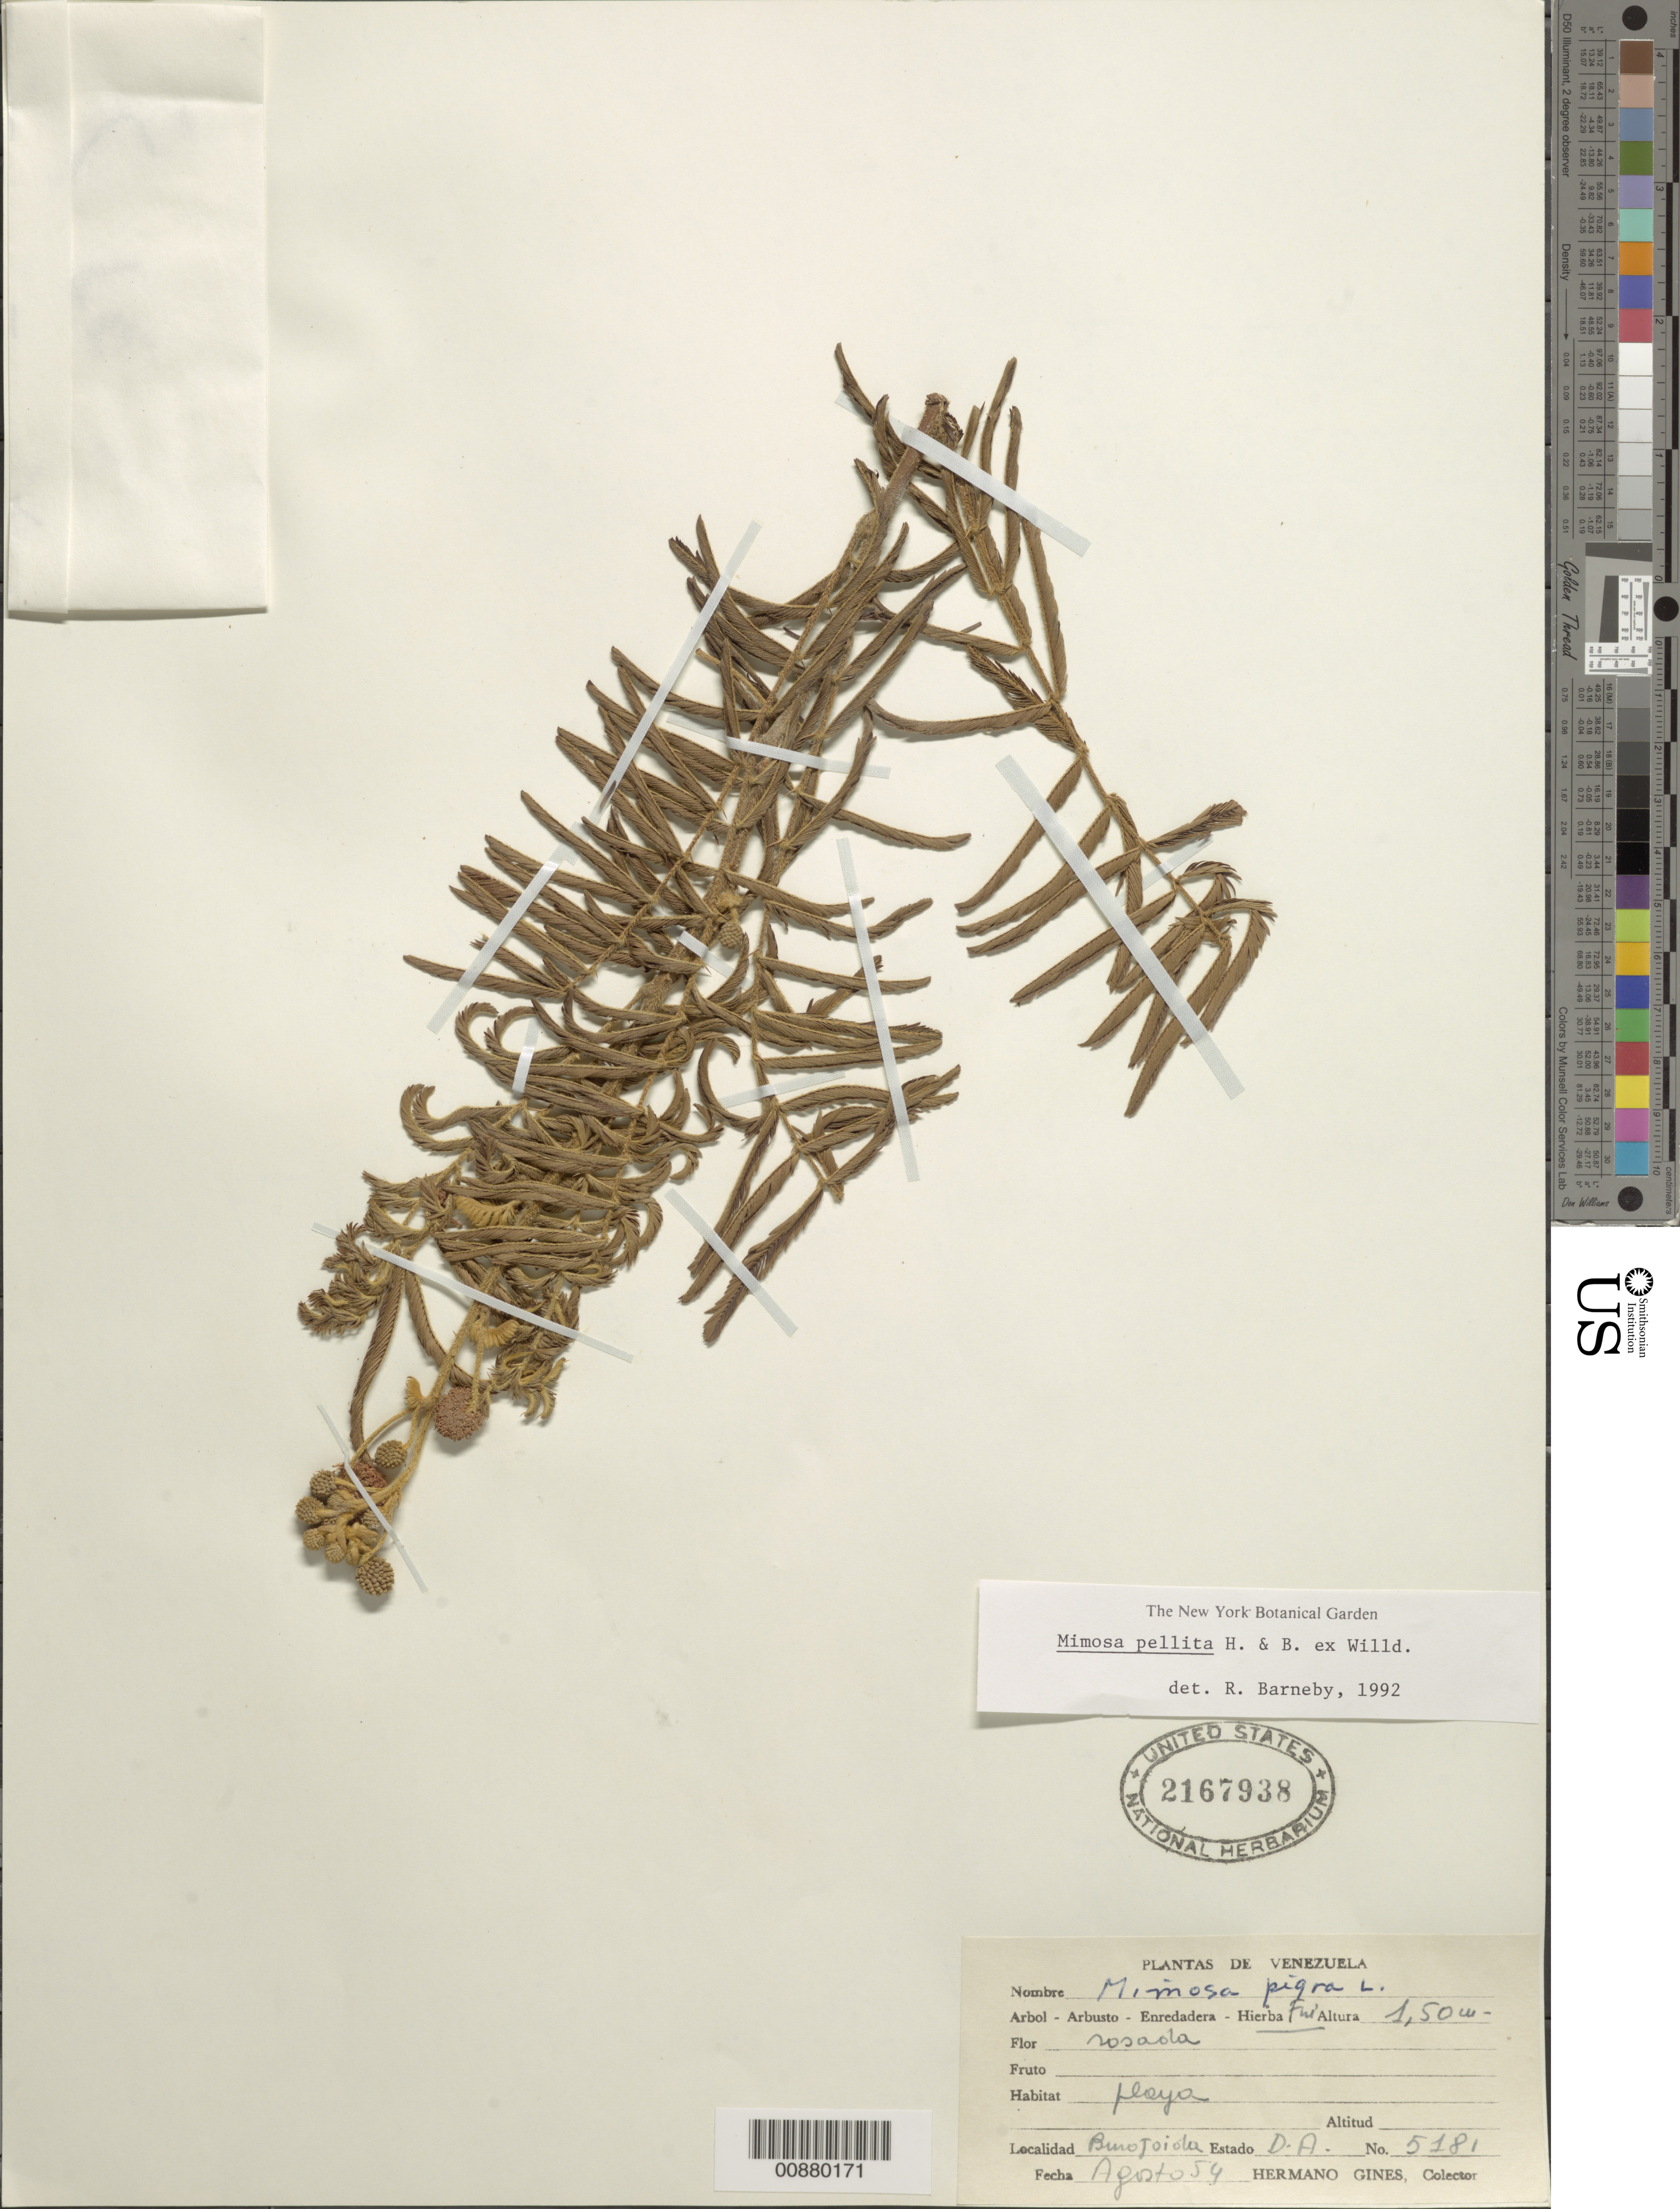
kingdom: Plantae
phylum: Tracheophyta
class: Magnoliopsida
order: Fabales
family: Fabaceae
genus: Mimosa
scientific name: Mimosa pellita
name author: Humb. & Bonpl. ex Willd.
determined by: Barneby, Rupert C., (NY)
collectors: H. Gines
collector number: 5181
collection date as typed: Aug-54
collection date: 1954-08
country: Venezuela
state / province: Delta Amacuro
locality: Isla Burojoida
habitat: Playa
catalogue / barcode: US 2167938